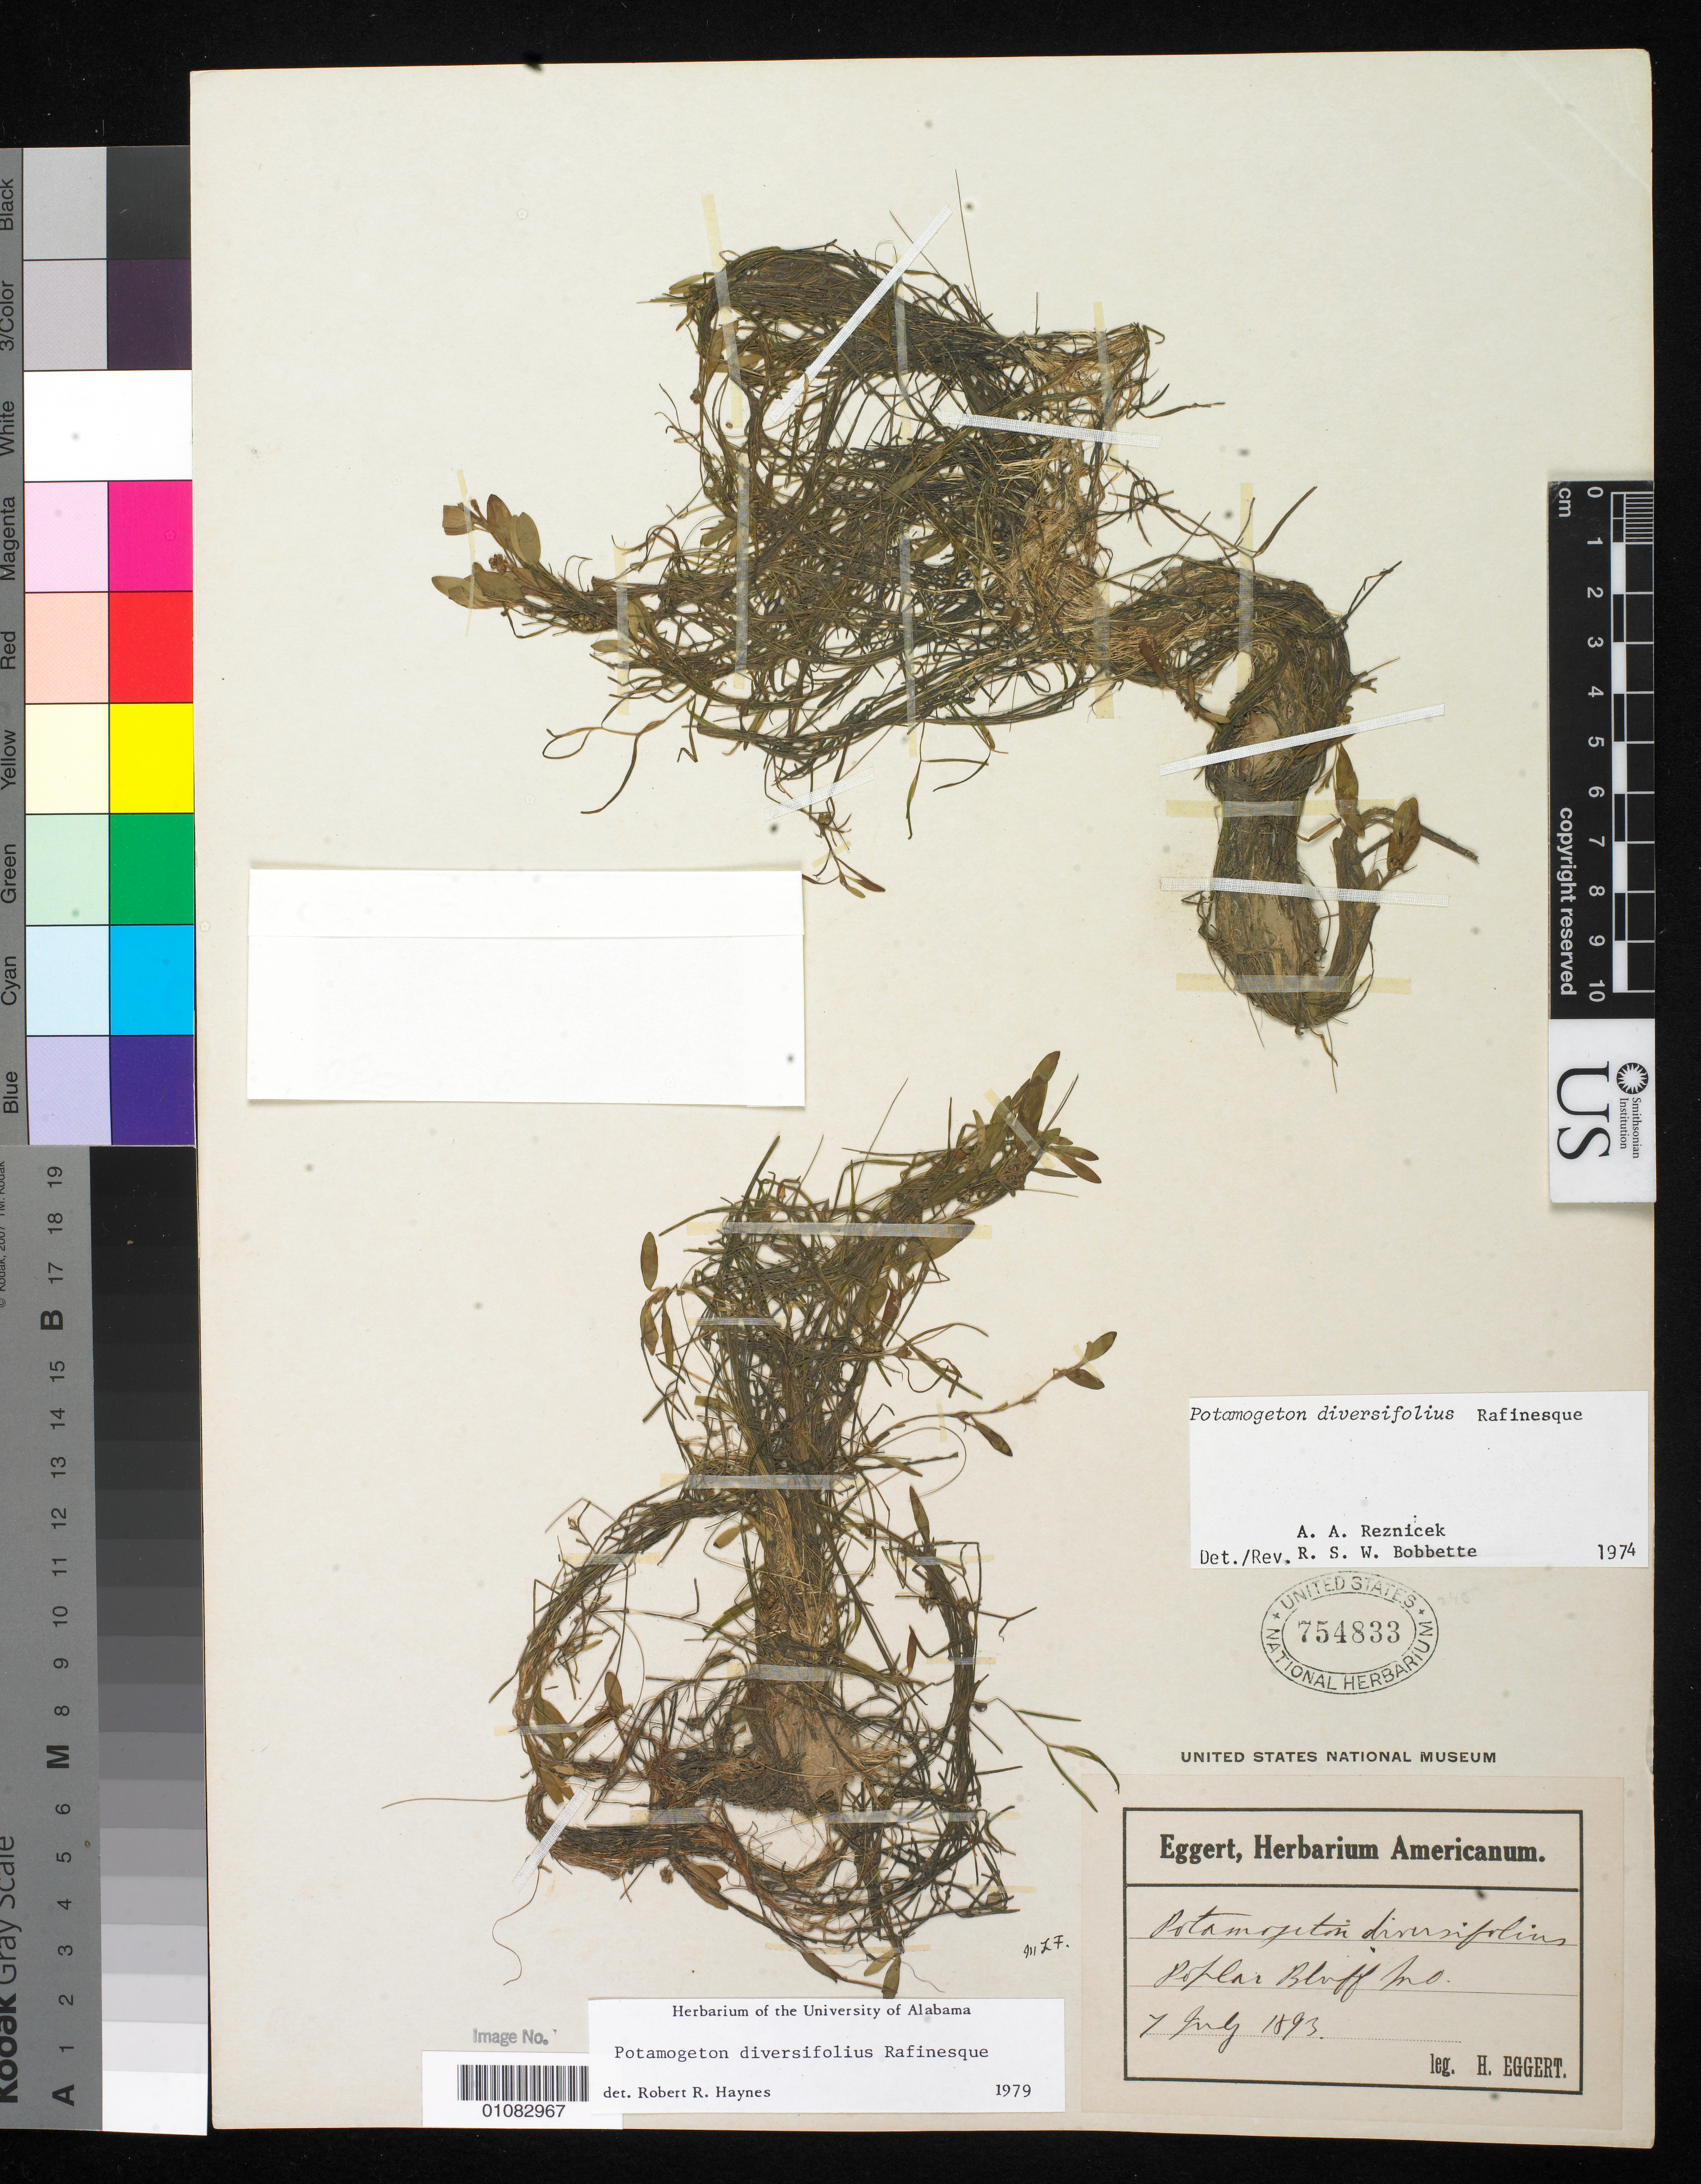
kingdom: Plantae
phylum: Tracheophyta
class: Liliopsida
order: Alismatales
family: Potamogetonaceae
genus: Potamogeton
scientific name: Potamogeton diversifolius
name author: Raf.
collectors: H. Eggert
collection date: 1893-05-07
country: United States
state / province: Missouri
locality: Poplar Bluff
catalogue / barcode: US 754833